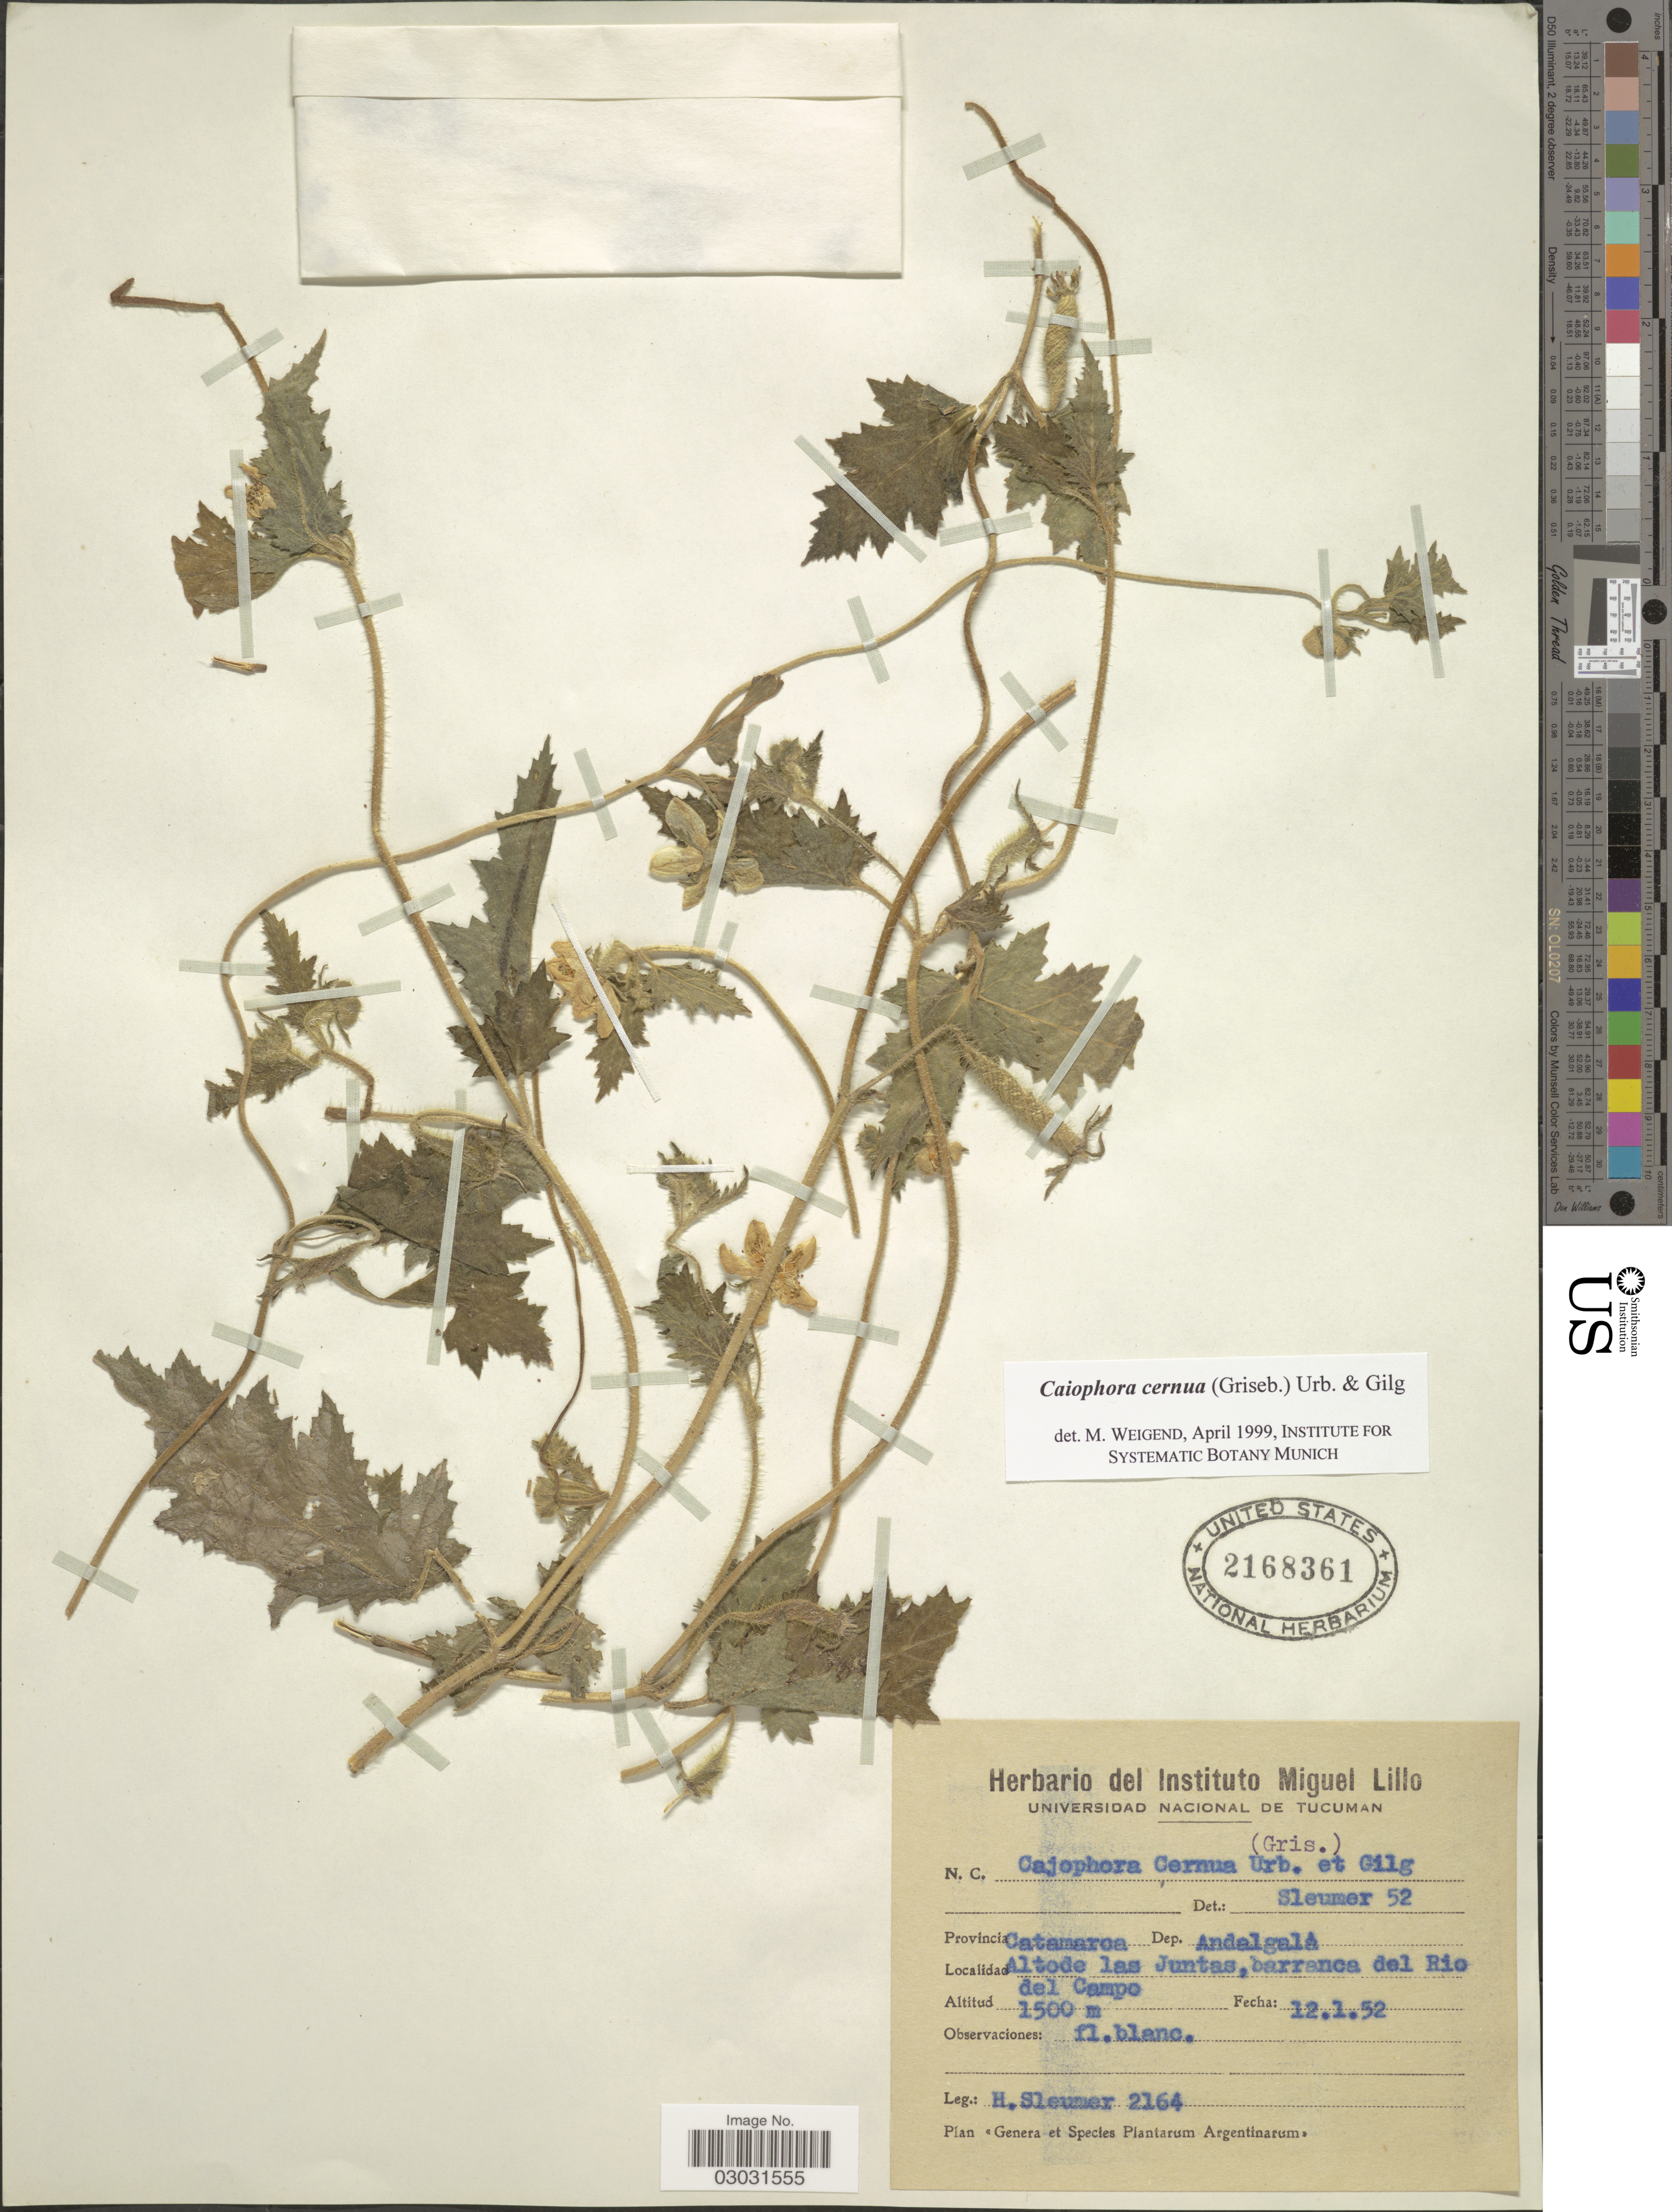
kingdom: Plantae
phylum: Tracheophyta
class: Magnoliopsida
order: Cornales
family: Loasaceae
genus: Caiophora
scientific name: Caiophora cernua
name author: (Griseb.) Gilg & Urb. ex Kurtz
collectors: H. O. Sleumer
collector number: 2164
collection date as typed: Transcribed d/m/y: 12/1/52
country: Argentina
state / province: Catamarca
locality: Dep. Andalgalá. Altode las Juntas, barranca del Rio del Campo.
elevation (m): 1500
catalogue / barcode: US 2168361